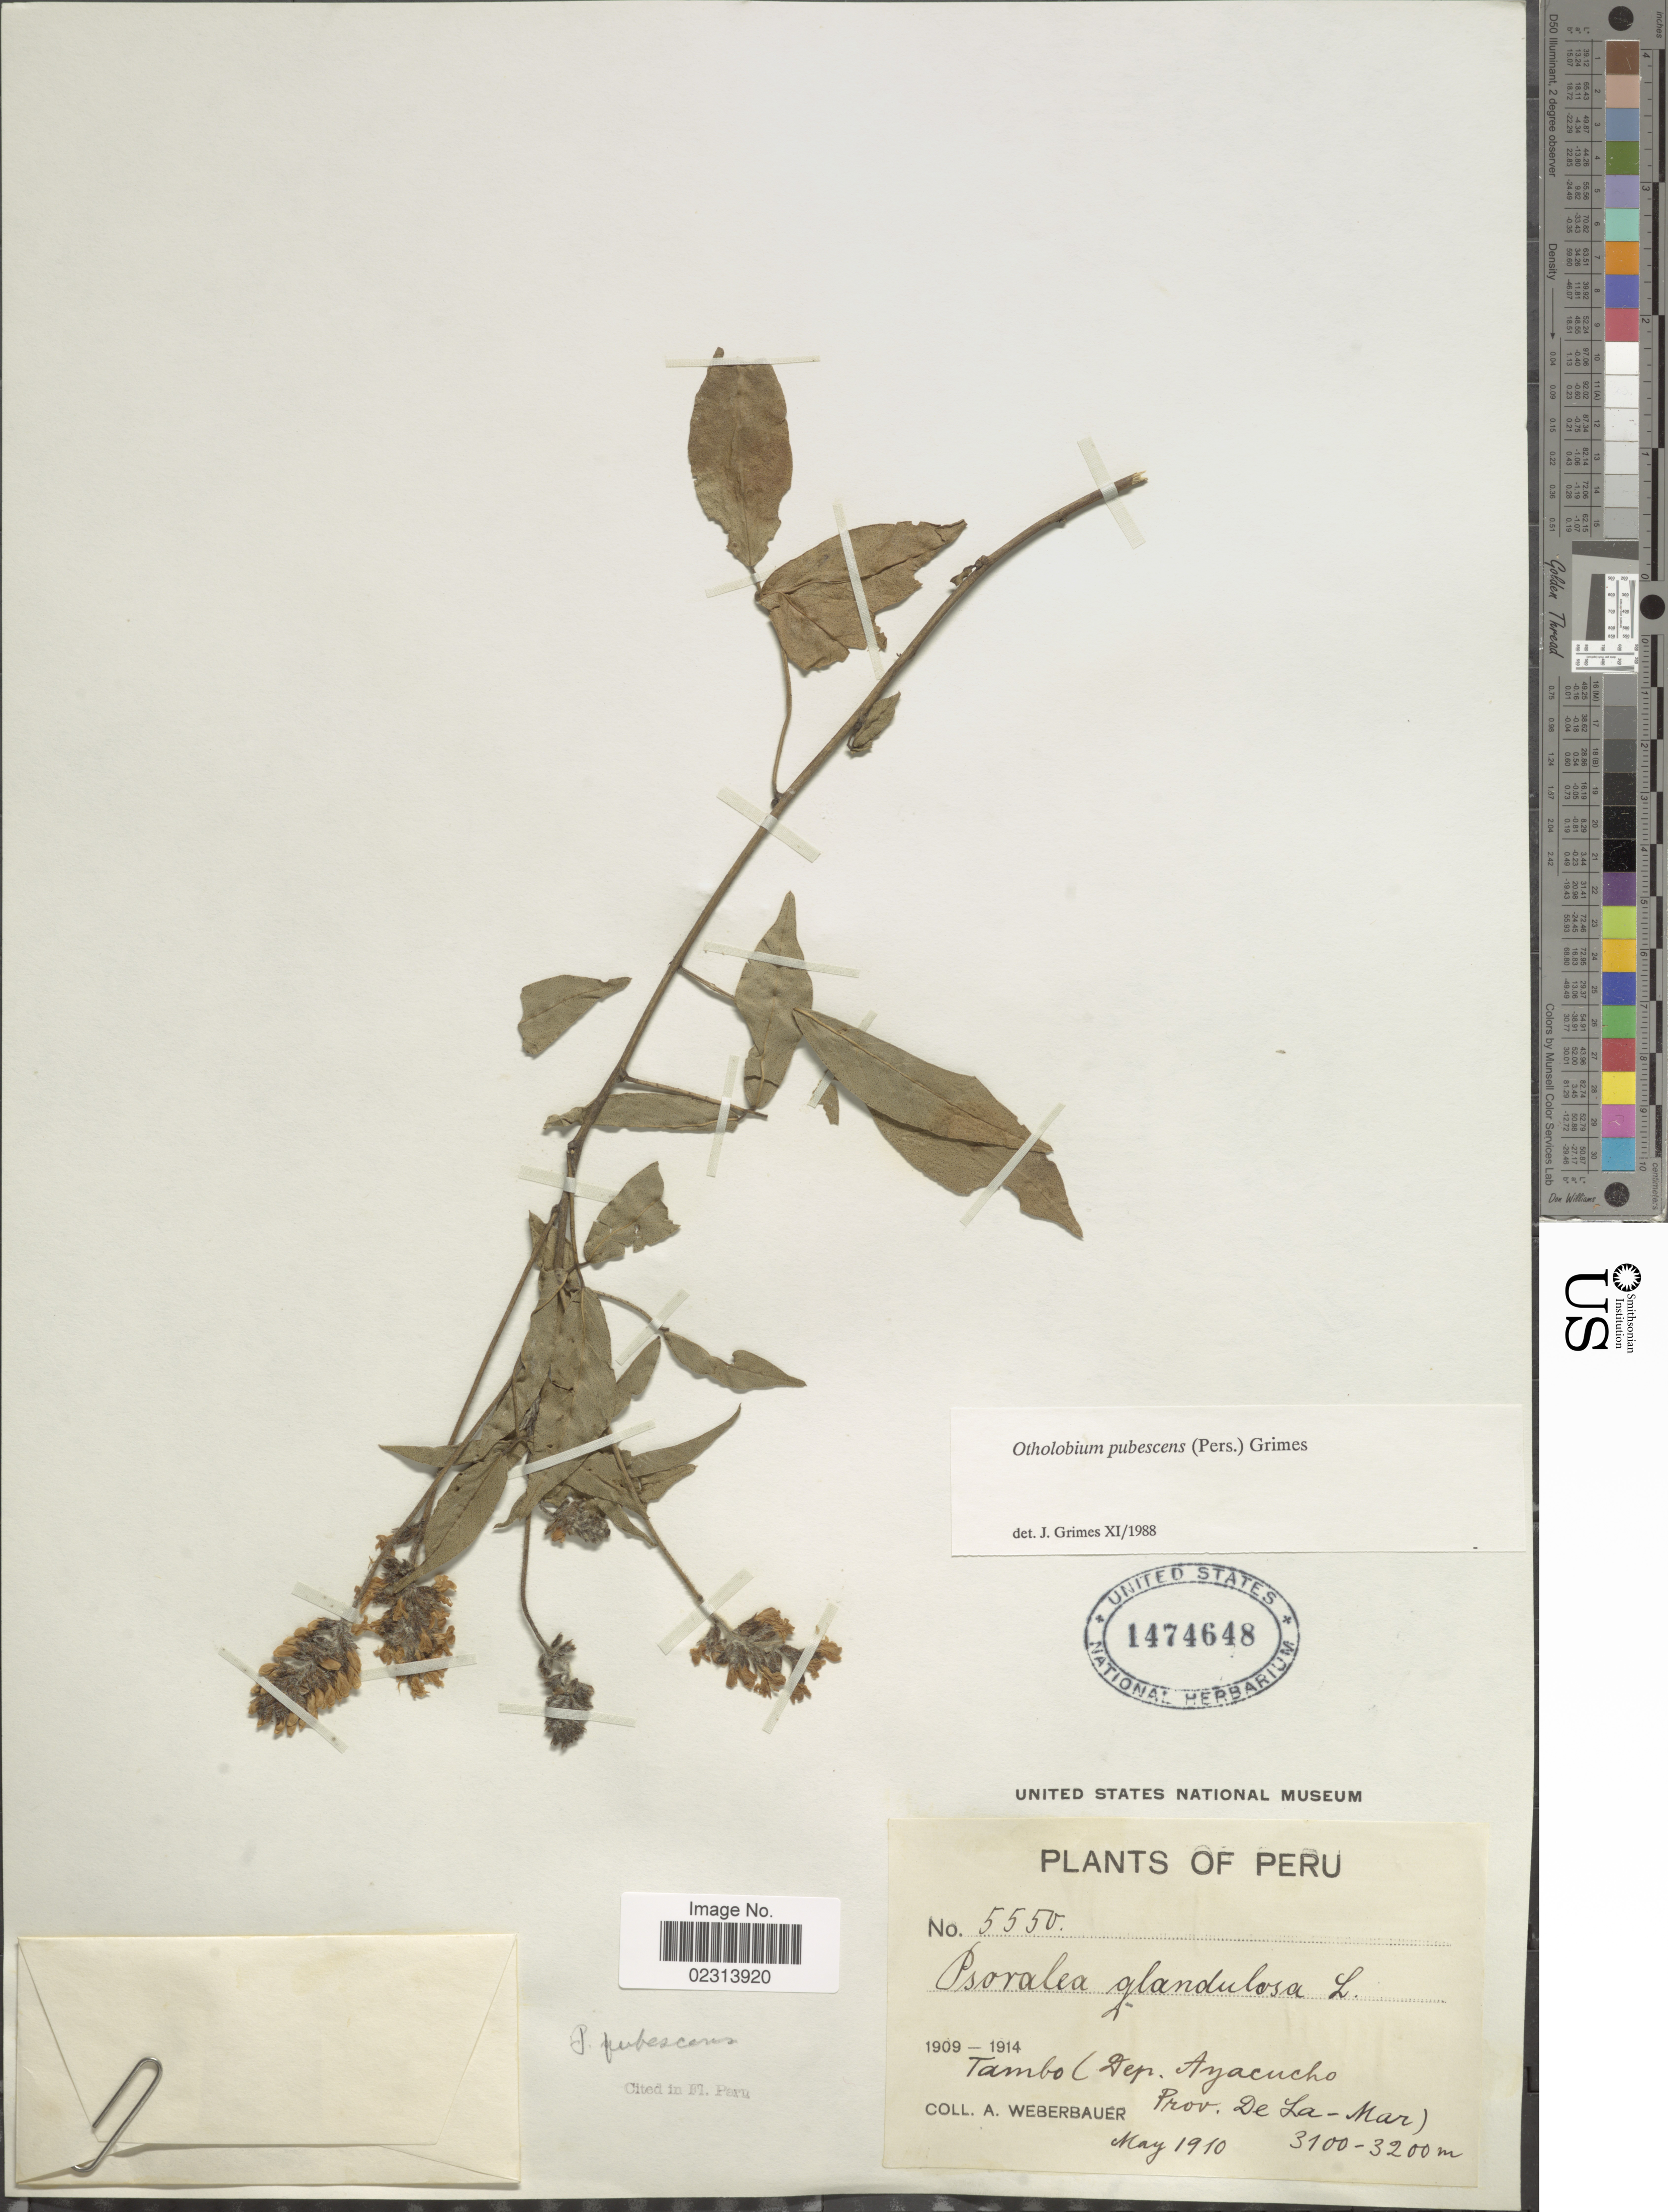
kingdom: Plantae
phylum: Tracheophyta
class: Magnoliopsida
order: Fabales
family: Fabaceae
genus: Otholobium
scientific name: Otholobium pubescens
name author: (Poir.) J.W. Grimes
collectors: A. Weberbauer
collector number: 5550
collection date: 1910-05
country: Peru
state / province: Ayacucho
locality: Tambo (Dep. Ayacucho Prov. De La Mar)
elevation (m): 3100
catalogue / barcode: US 1474648